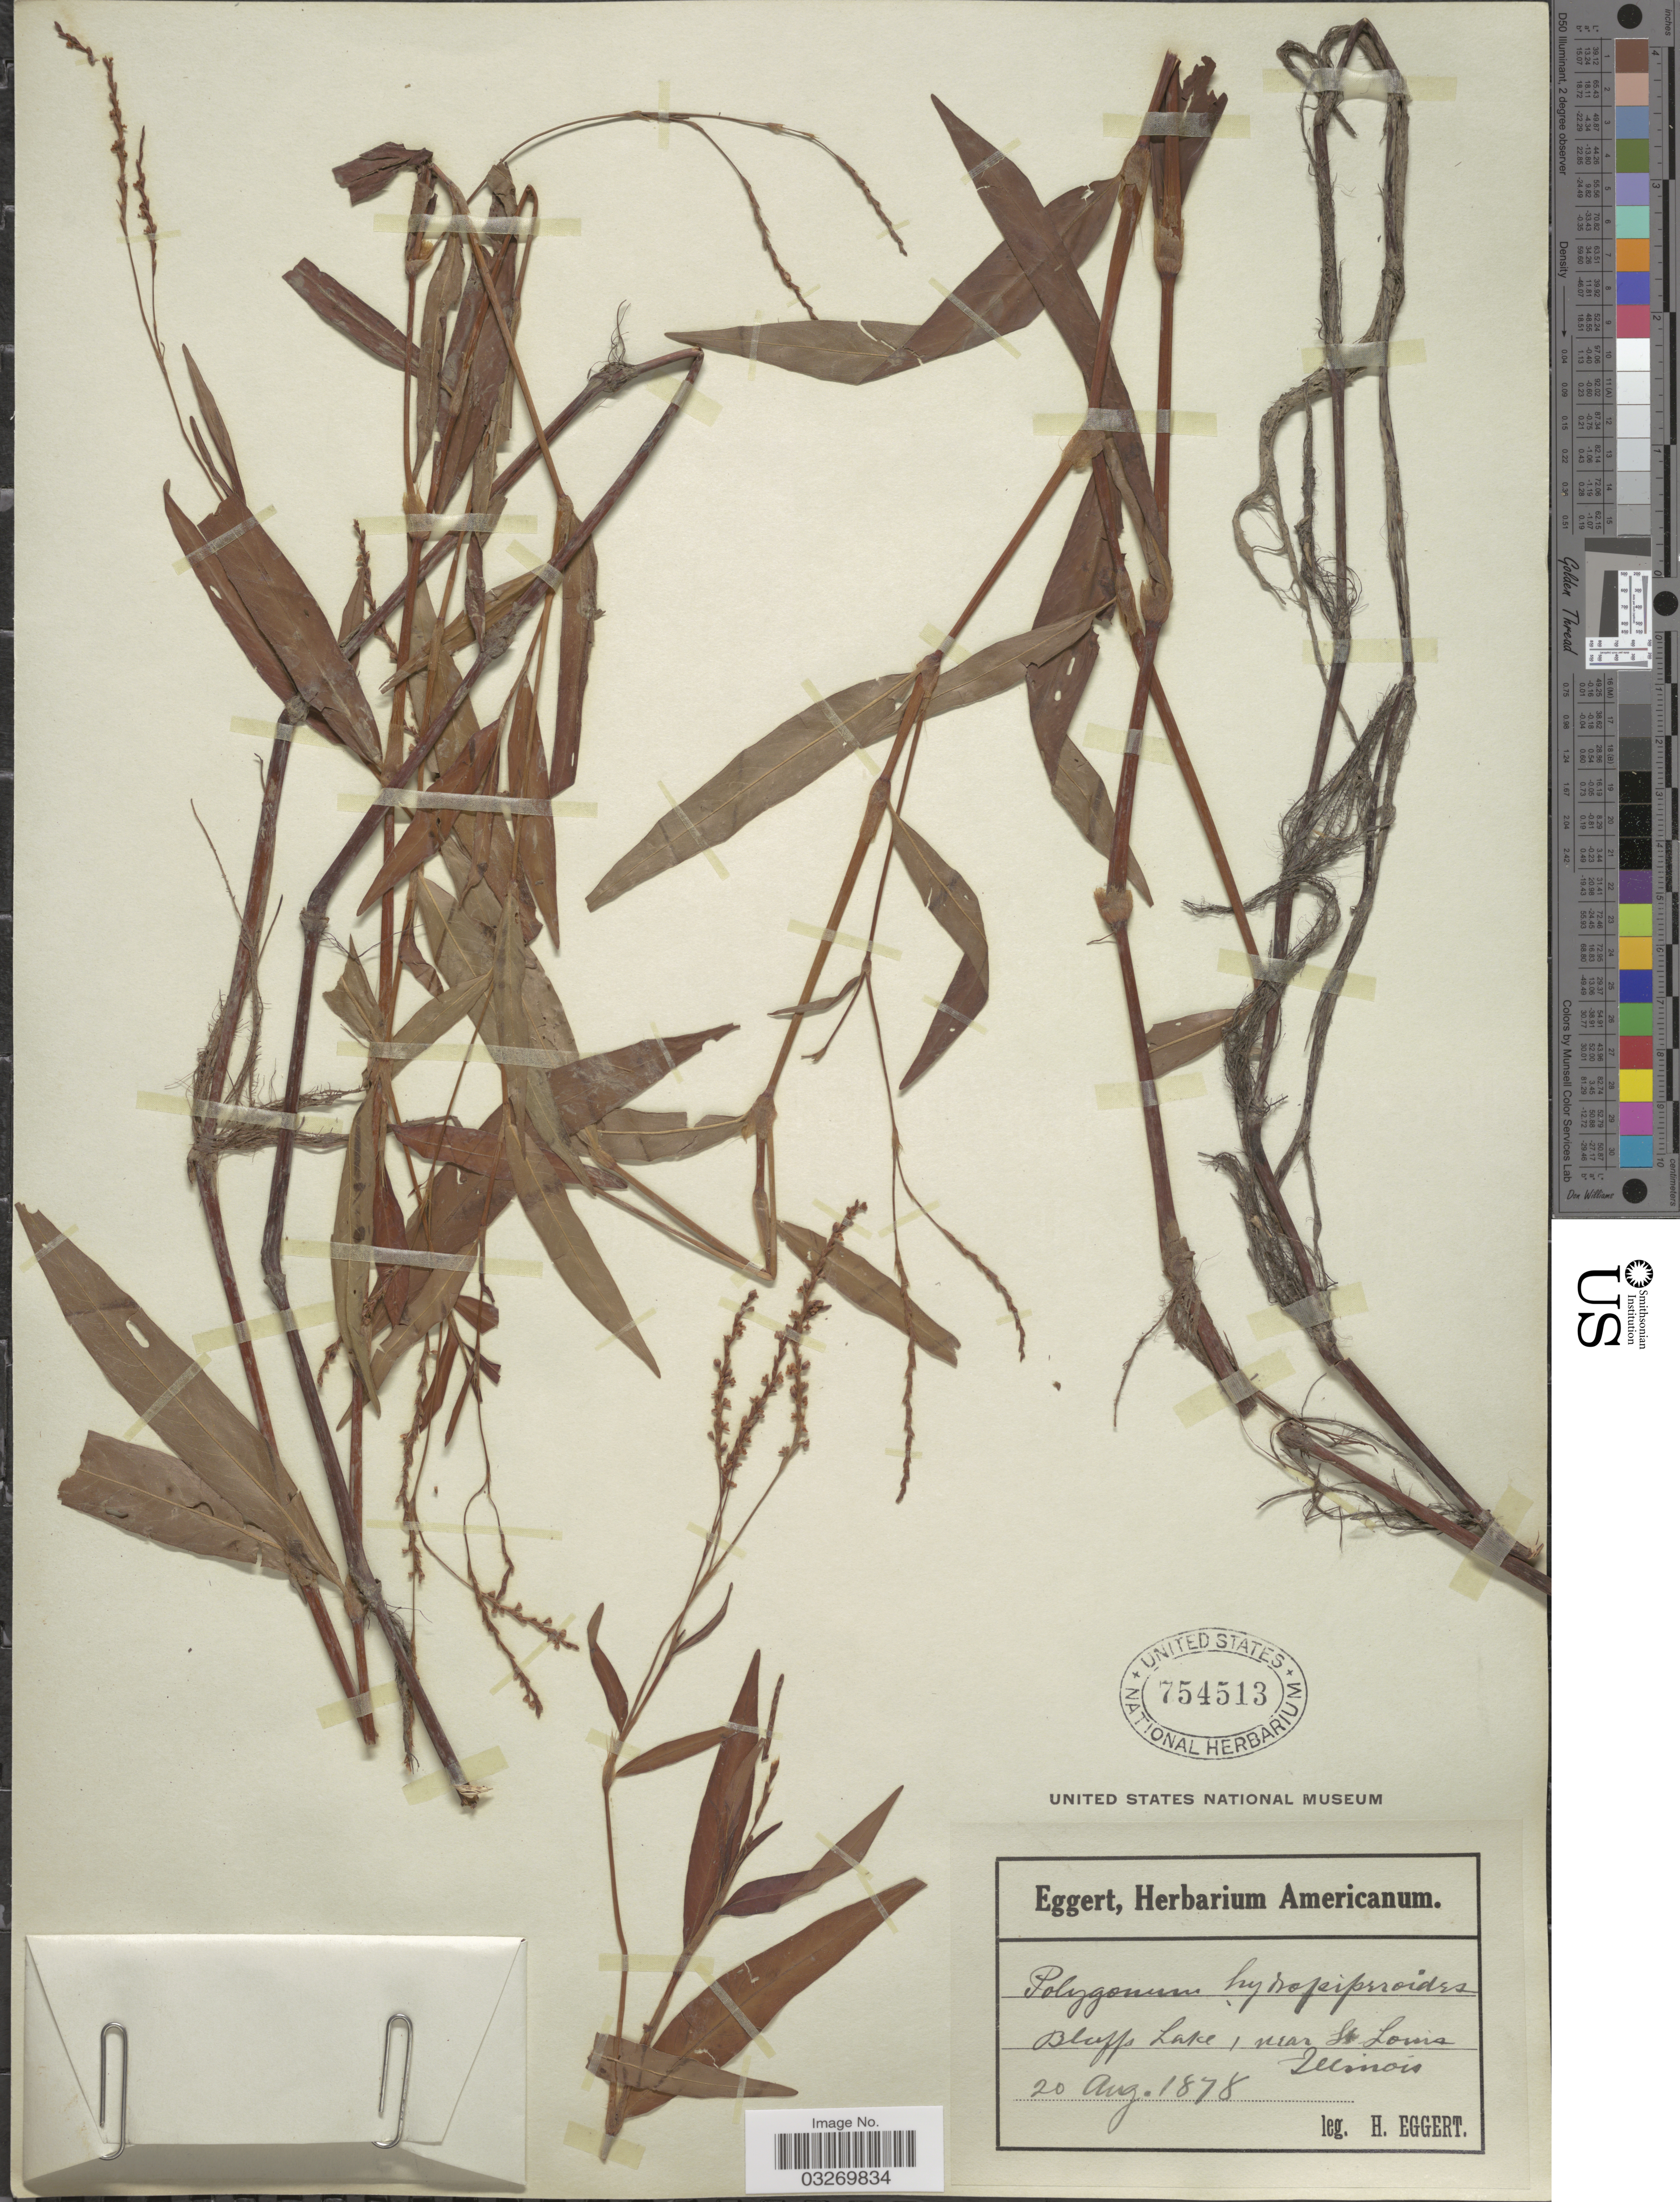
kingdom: Plantae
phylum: Tracheophyta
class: Magnoliopsida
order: Caryophyllales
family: Polygonaceae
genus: Persicaria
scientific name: Persicaria hydropiperoides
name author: (Michx.) Small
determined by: Atha, D. E.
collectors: H. Eggert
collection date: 1878-08-20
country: United States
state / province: Illinois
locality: Bluffs Lake, near St Louis.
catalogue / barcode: US 754513